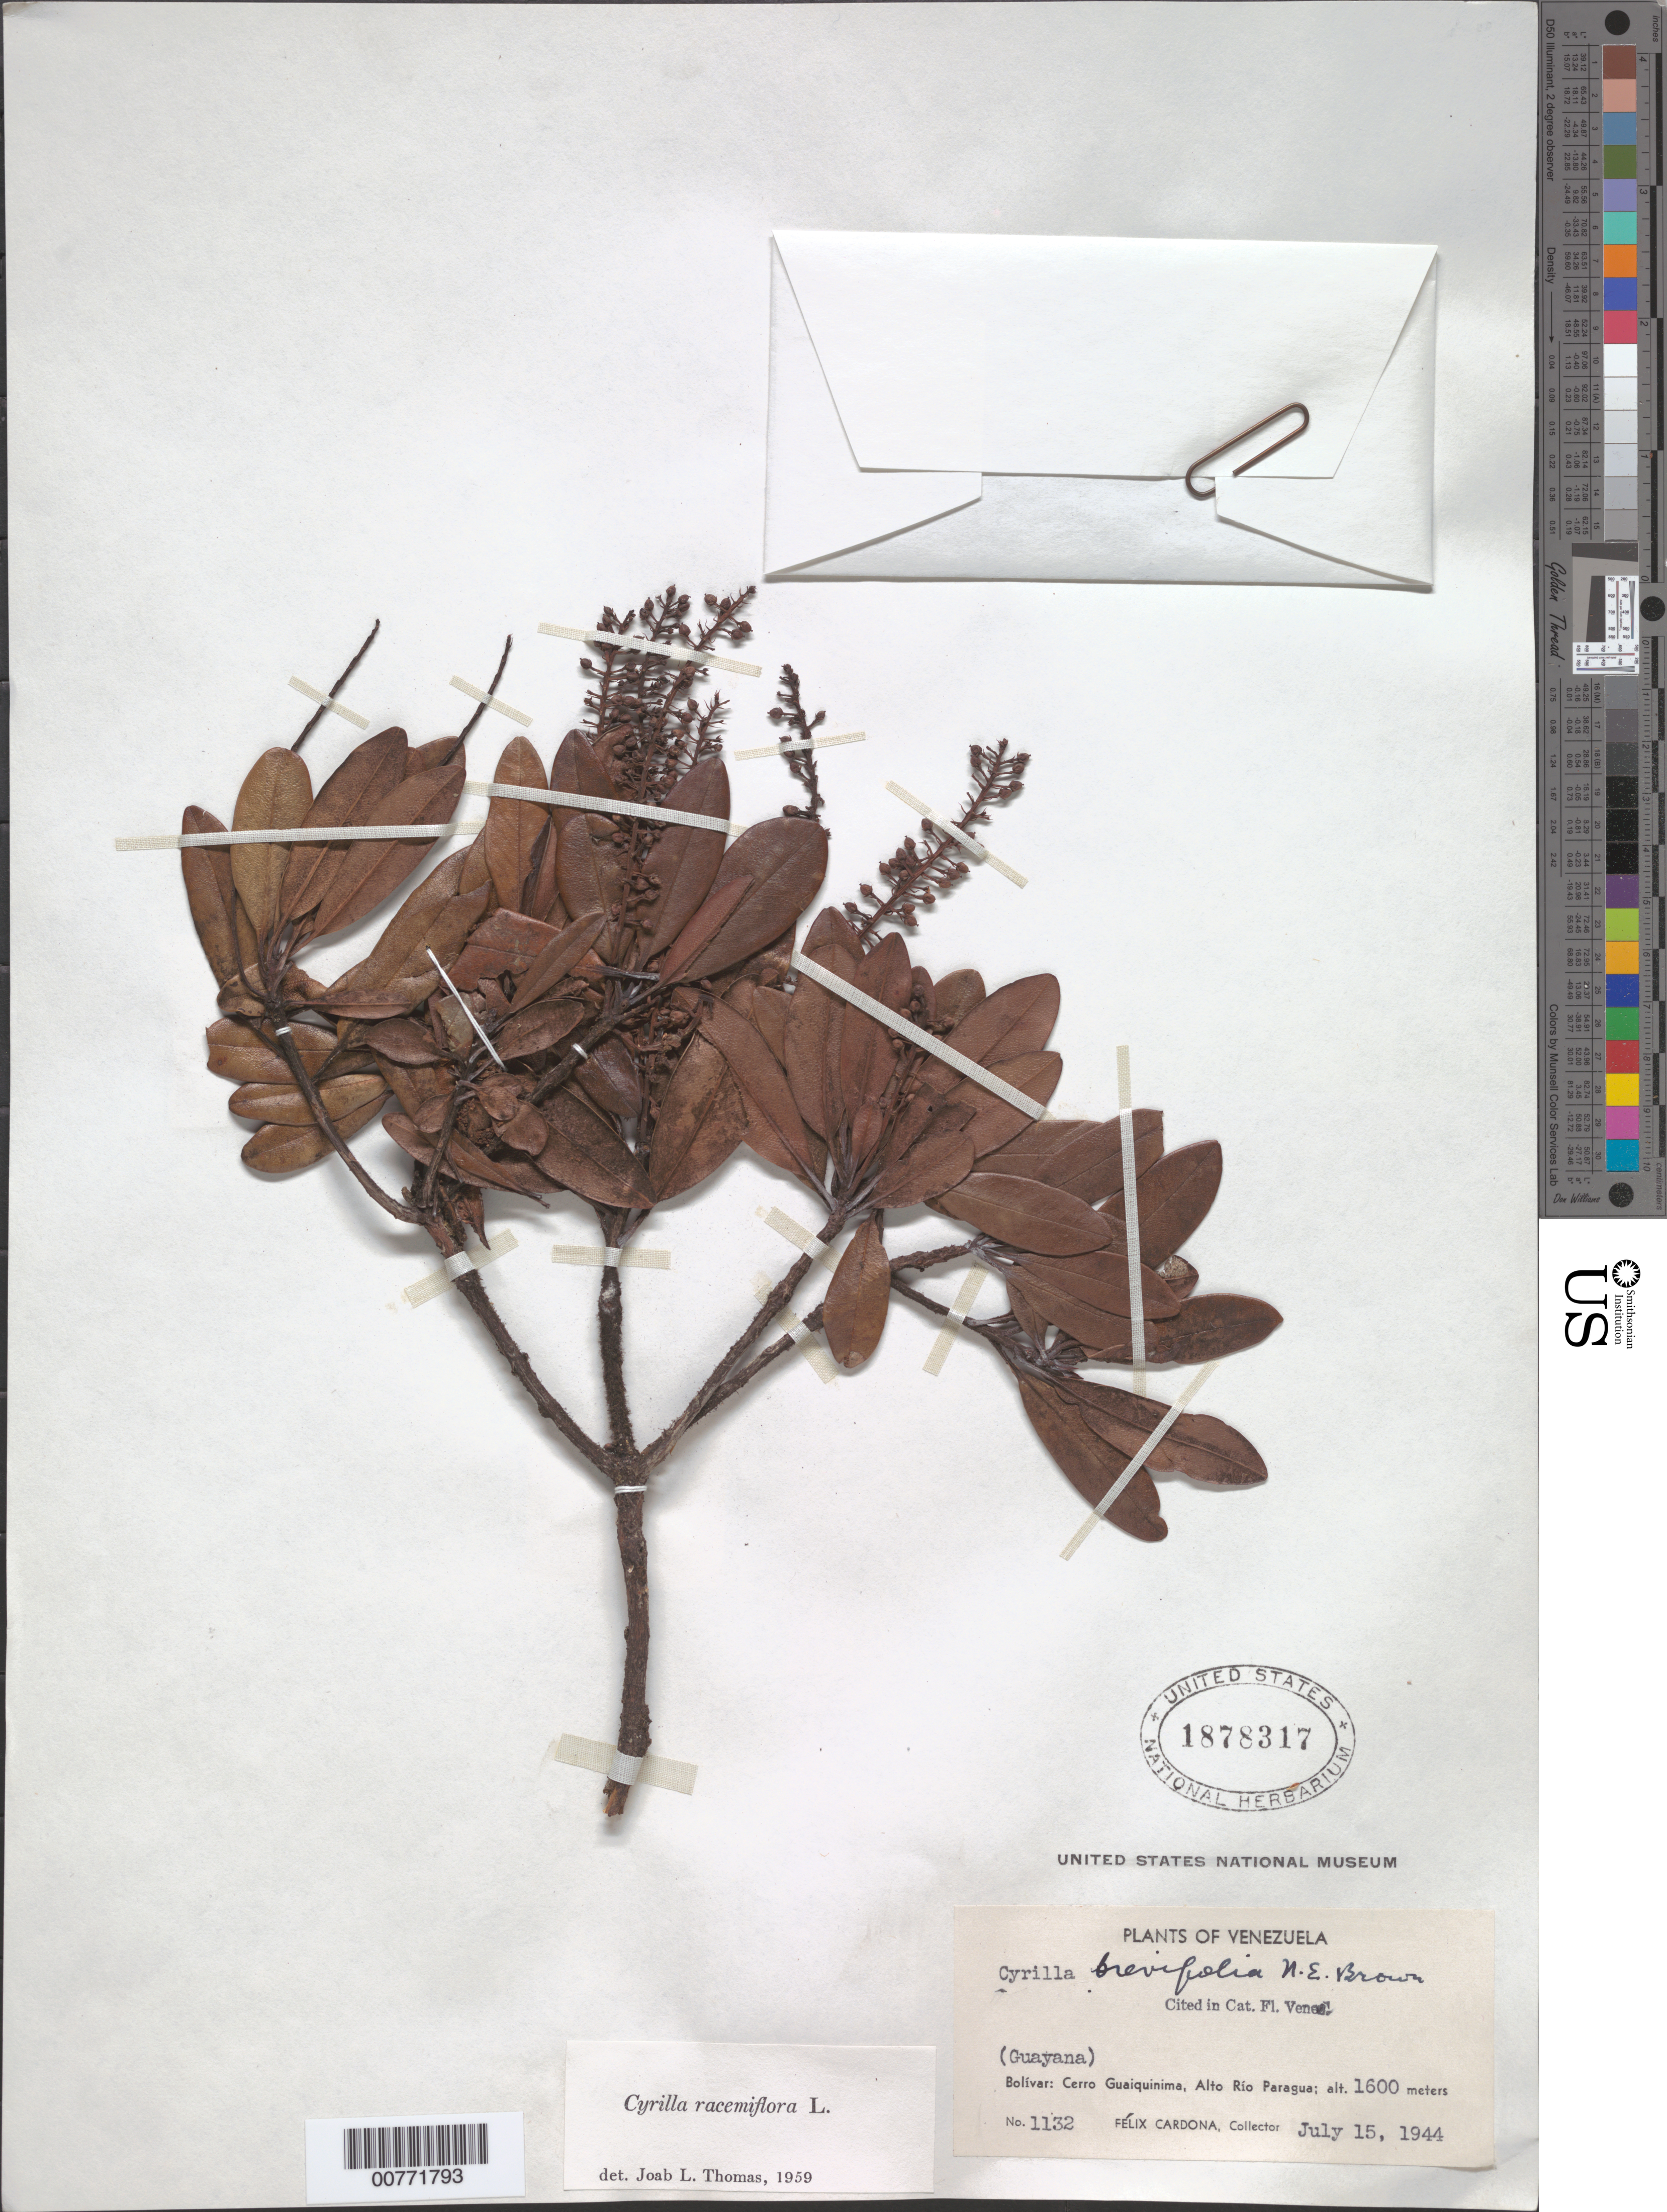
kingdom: Plantae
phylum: Tracheophyta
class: Magnoliopsida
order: Ericales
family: Cyrillaceae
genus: Cyrilla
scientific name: Cyrilla racemiflora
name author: L.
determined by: Thomas, J. L.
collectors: F. Cardona Puig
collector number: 1132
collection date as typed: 15-Jul-44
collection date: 1944-07-15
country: Venezuela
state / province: Bolívar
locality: Alto Río Paragua, Cerro Guaiquinima (Guayana)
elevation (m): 1600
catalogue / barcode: US 1878317